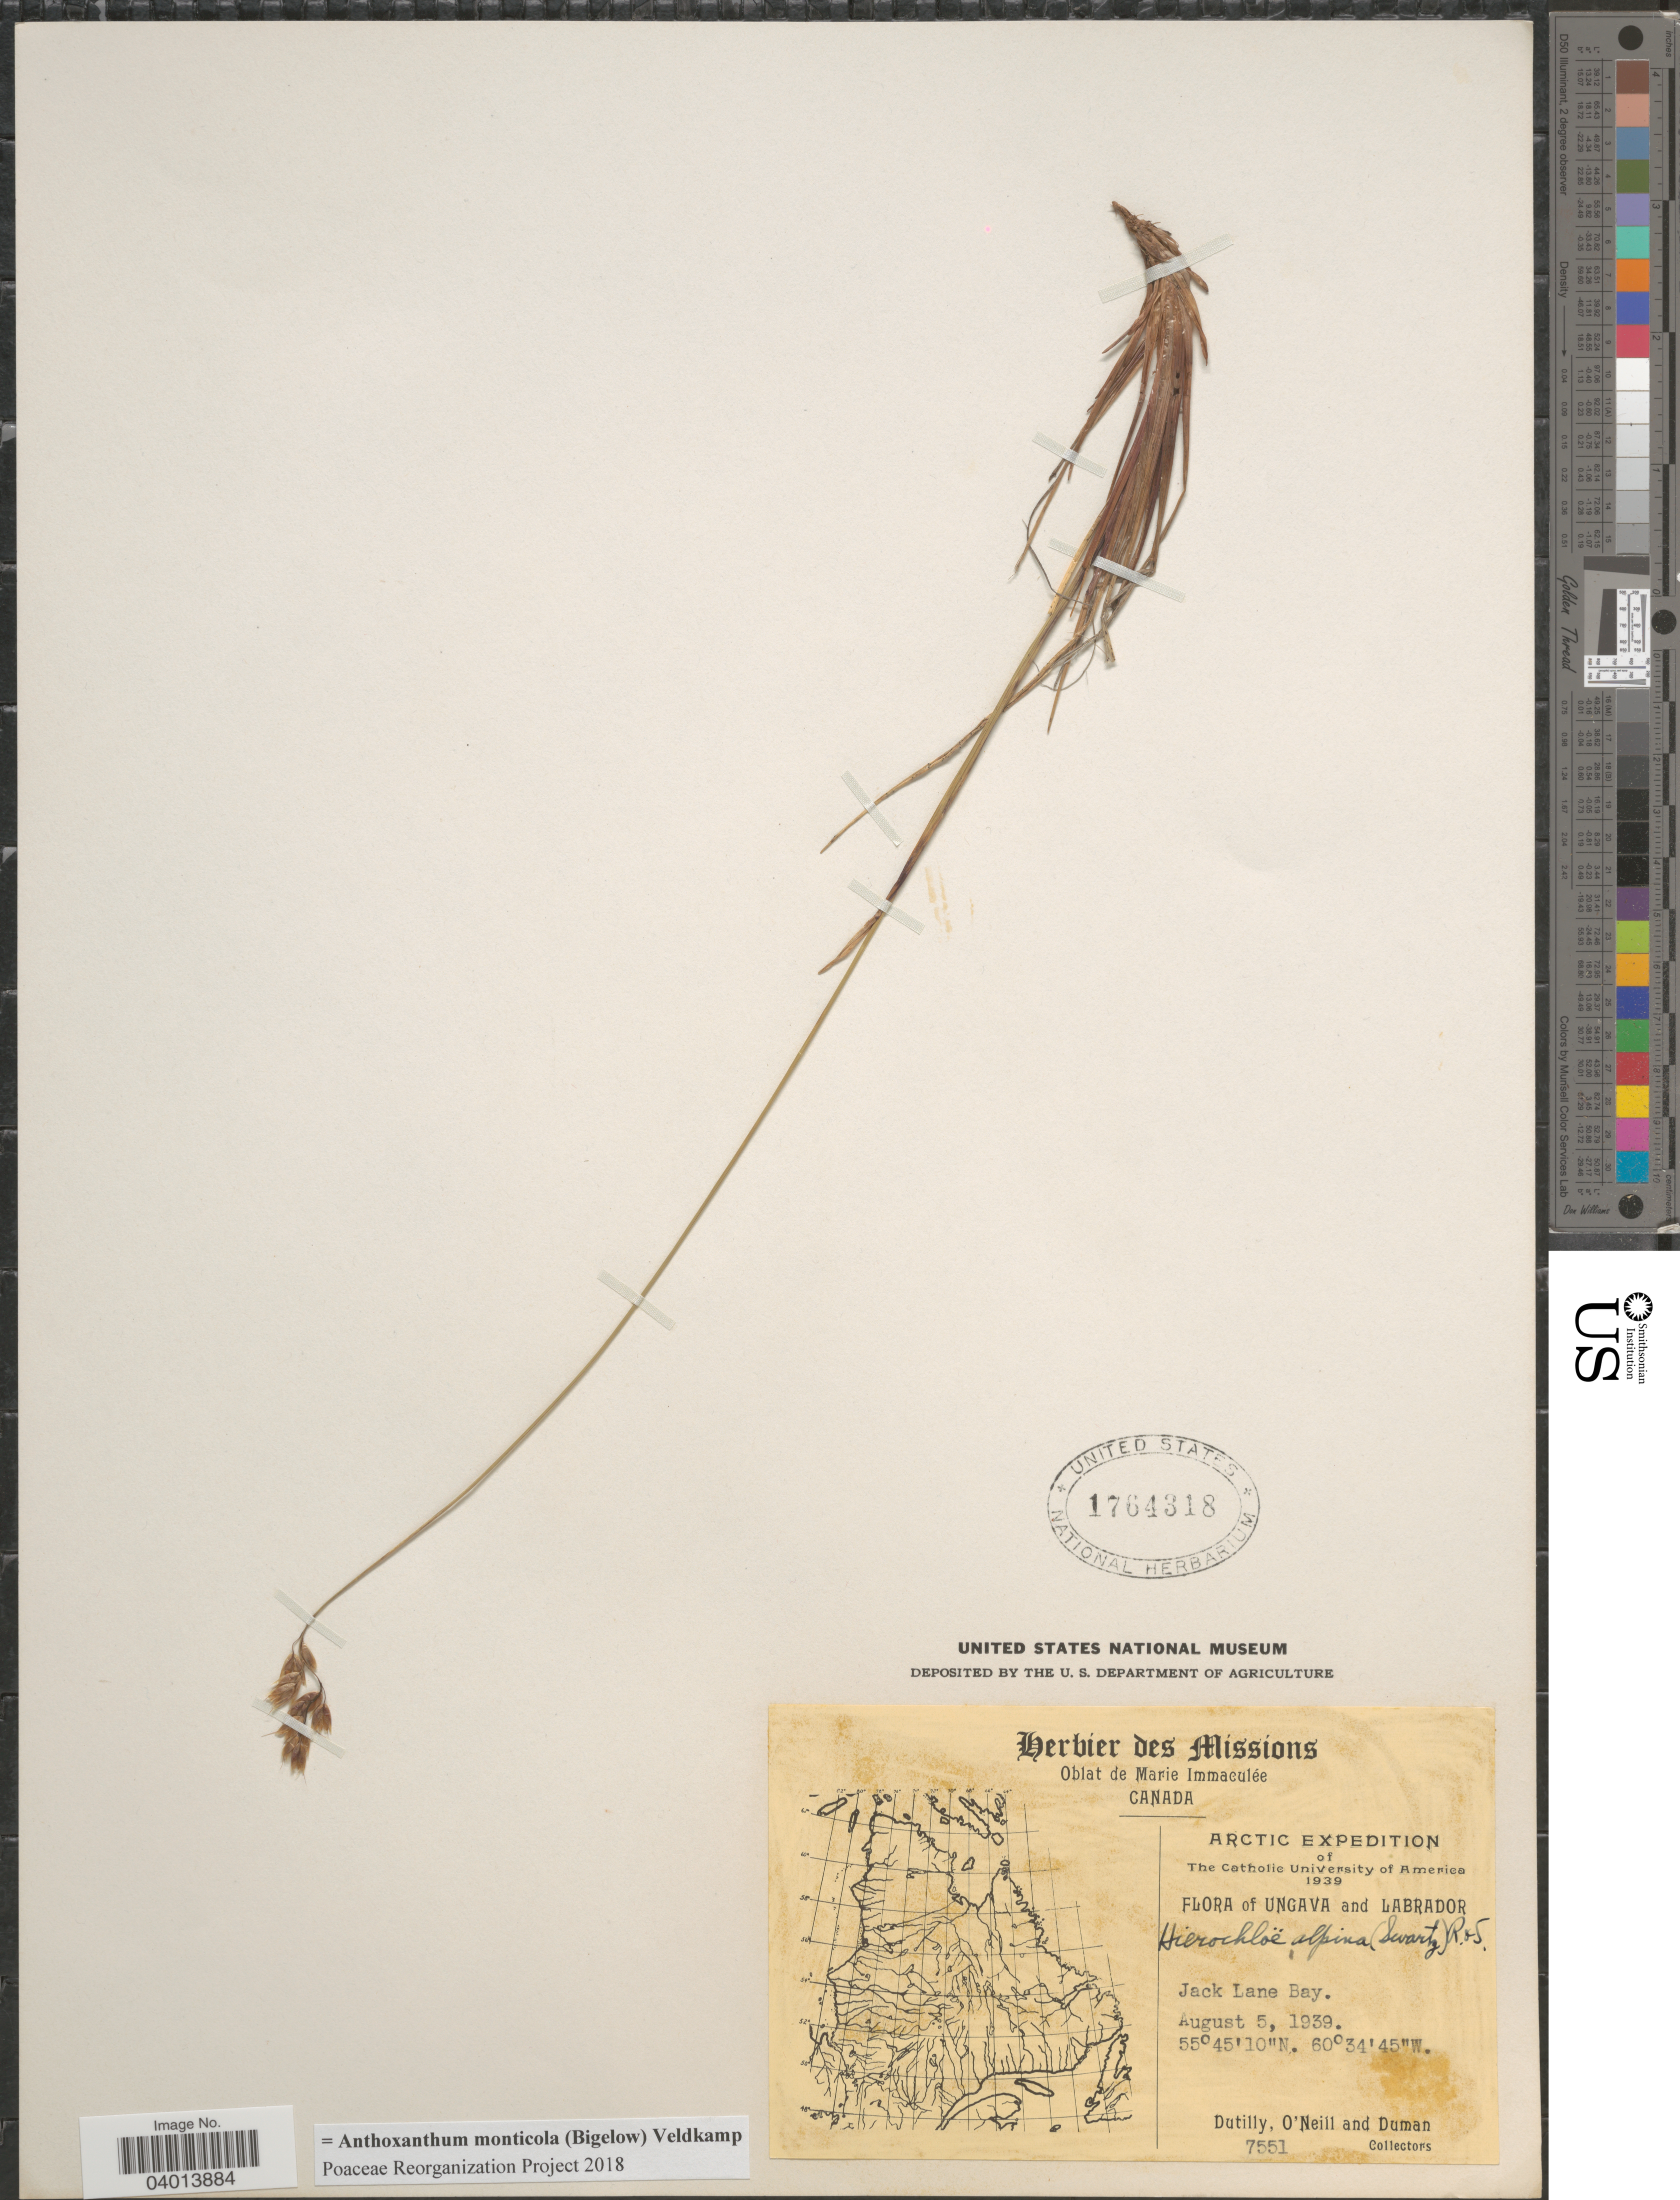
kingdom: Plantae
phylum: Tracheophyta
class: Liliopsida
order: Poales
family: Poaceae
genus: Anthoxanthum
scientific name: Anthoxanthum monticola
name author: (Bigelow) Veldkamp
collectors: -. Dutilly, -. O'Neill & -. Duman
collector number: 7551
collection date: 1939-08-05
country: Canada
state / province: Newfoundland and Labrador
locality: Ungava and Labrador. Jack Lane Bay.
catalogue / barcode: US 1764318